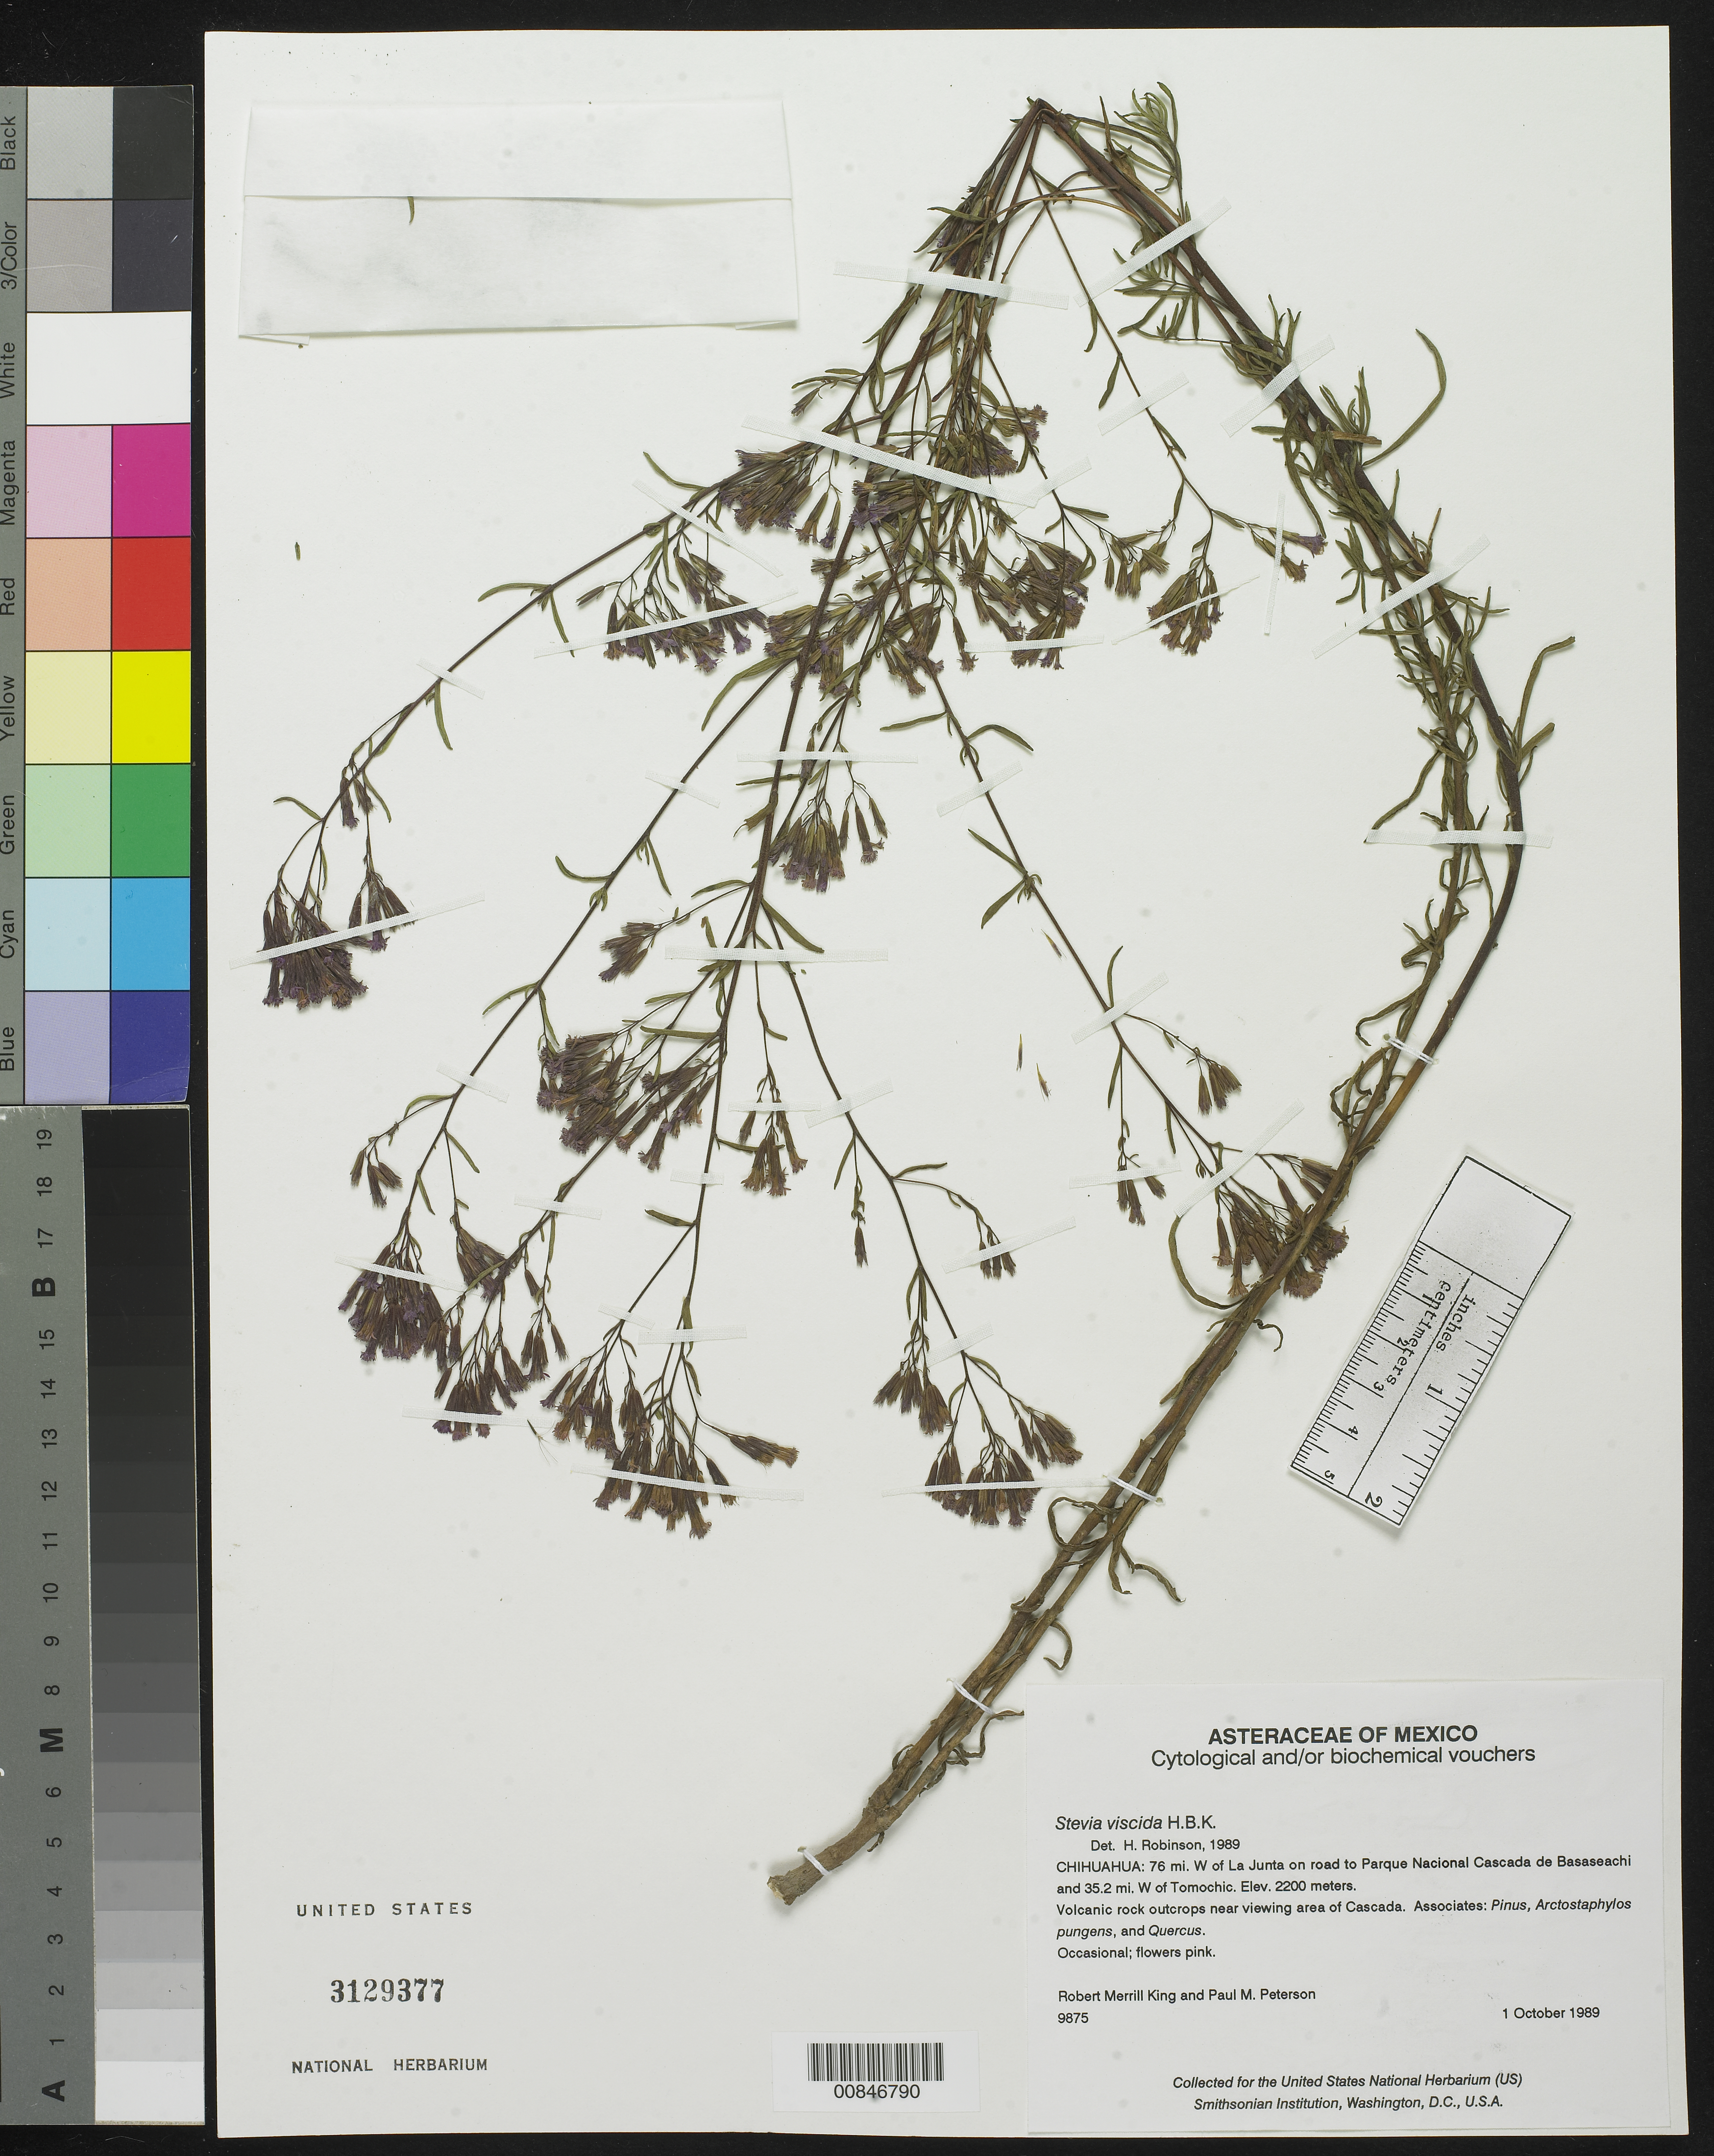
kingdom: Plantae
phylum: Tracheophyta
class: Magnoliopsida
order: Asterales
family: Asteraceae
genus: Stevia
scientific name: Stevia viscida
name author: Kunth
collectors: R. M. King & P. M. Peterson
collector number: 9875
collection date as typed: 01 Oct 1989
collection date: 1989-10-01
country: Mexico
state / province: Chihuahua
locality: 76 mi. W of La Junta on road to Parque Nacional Cascada de Basaseachic and 35.2 mi. W of Tomochic.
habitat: Volcanic rock outcrops near viewing area of Cascada. Associates: Pinus, Arctostaphylos pungens, and Quercus.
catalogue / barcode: US 3129377